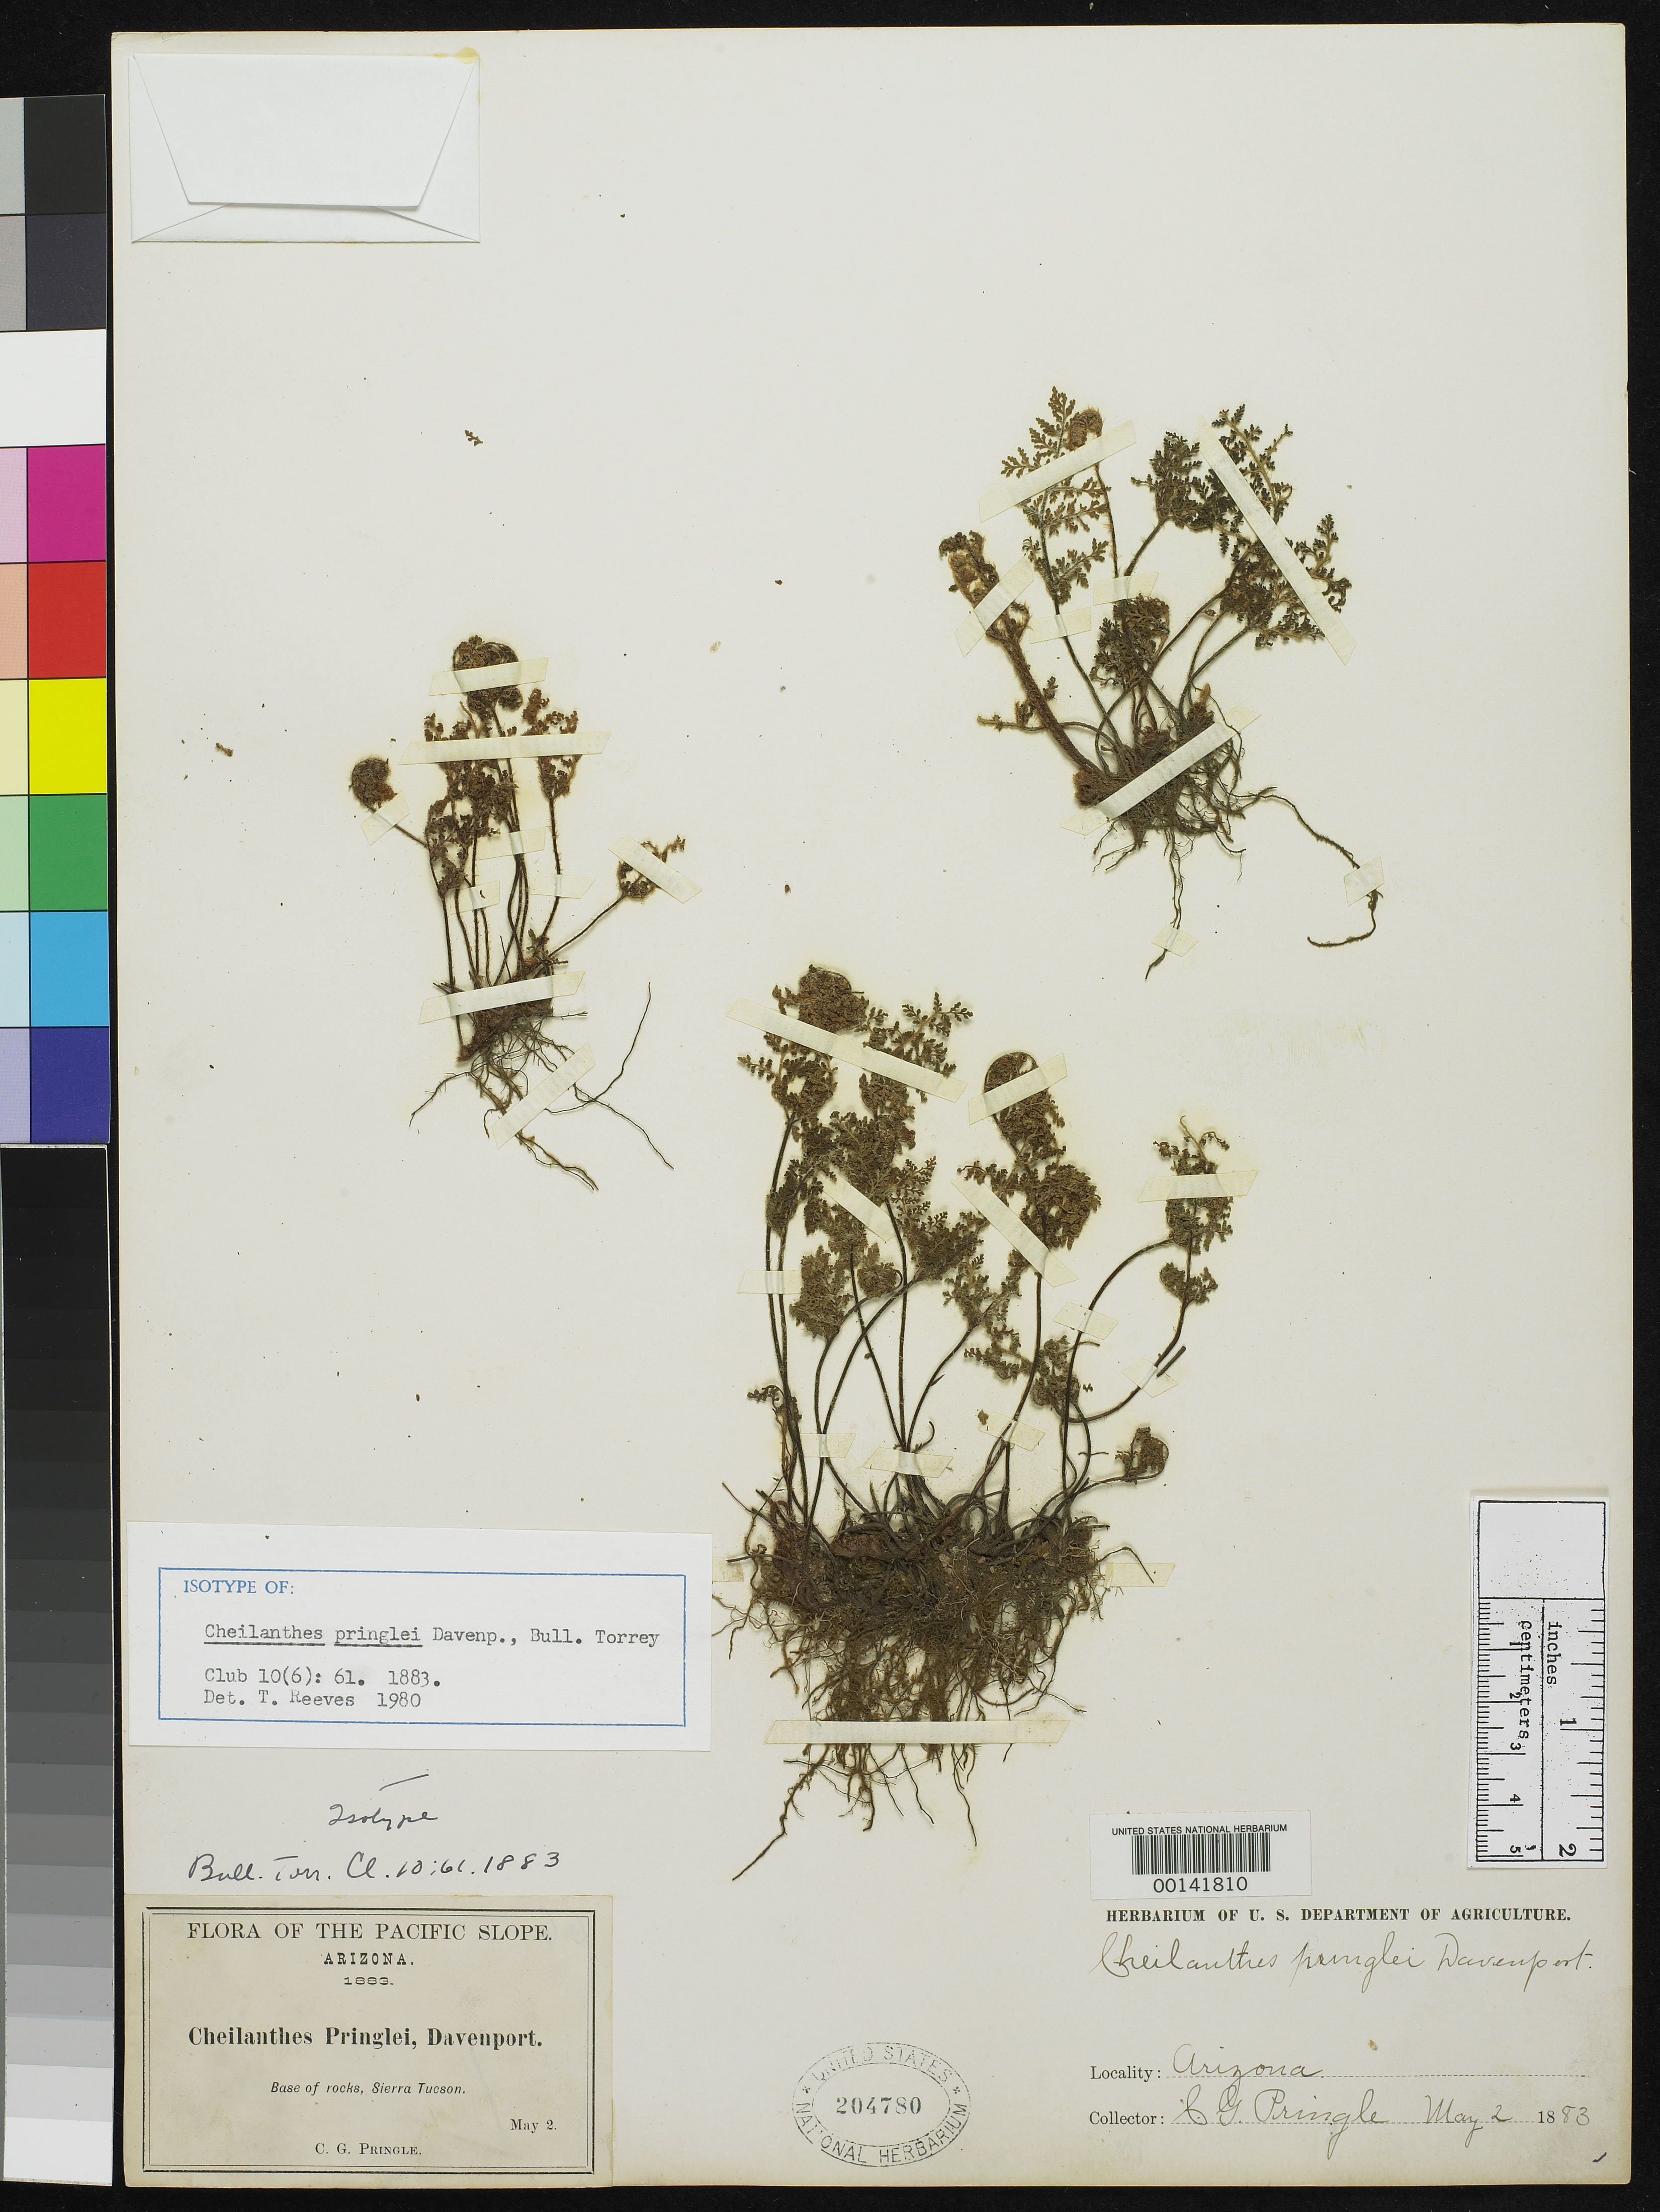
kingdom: Plantae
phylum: Tracheophyta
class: Polypodiopsida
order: Polypodiales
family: Pteridaceae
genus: Cheilanthes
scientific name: Cheilanthes pringlei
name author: Davenp.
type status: Isotype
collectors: C. G. Pringle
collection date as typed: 02 May 1883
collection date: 1883-05-02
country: United States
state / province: Arizona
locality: Sierra Tuscan.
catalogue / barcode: US 204780